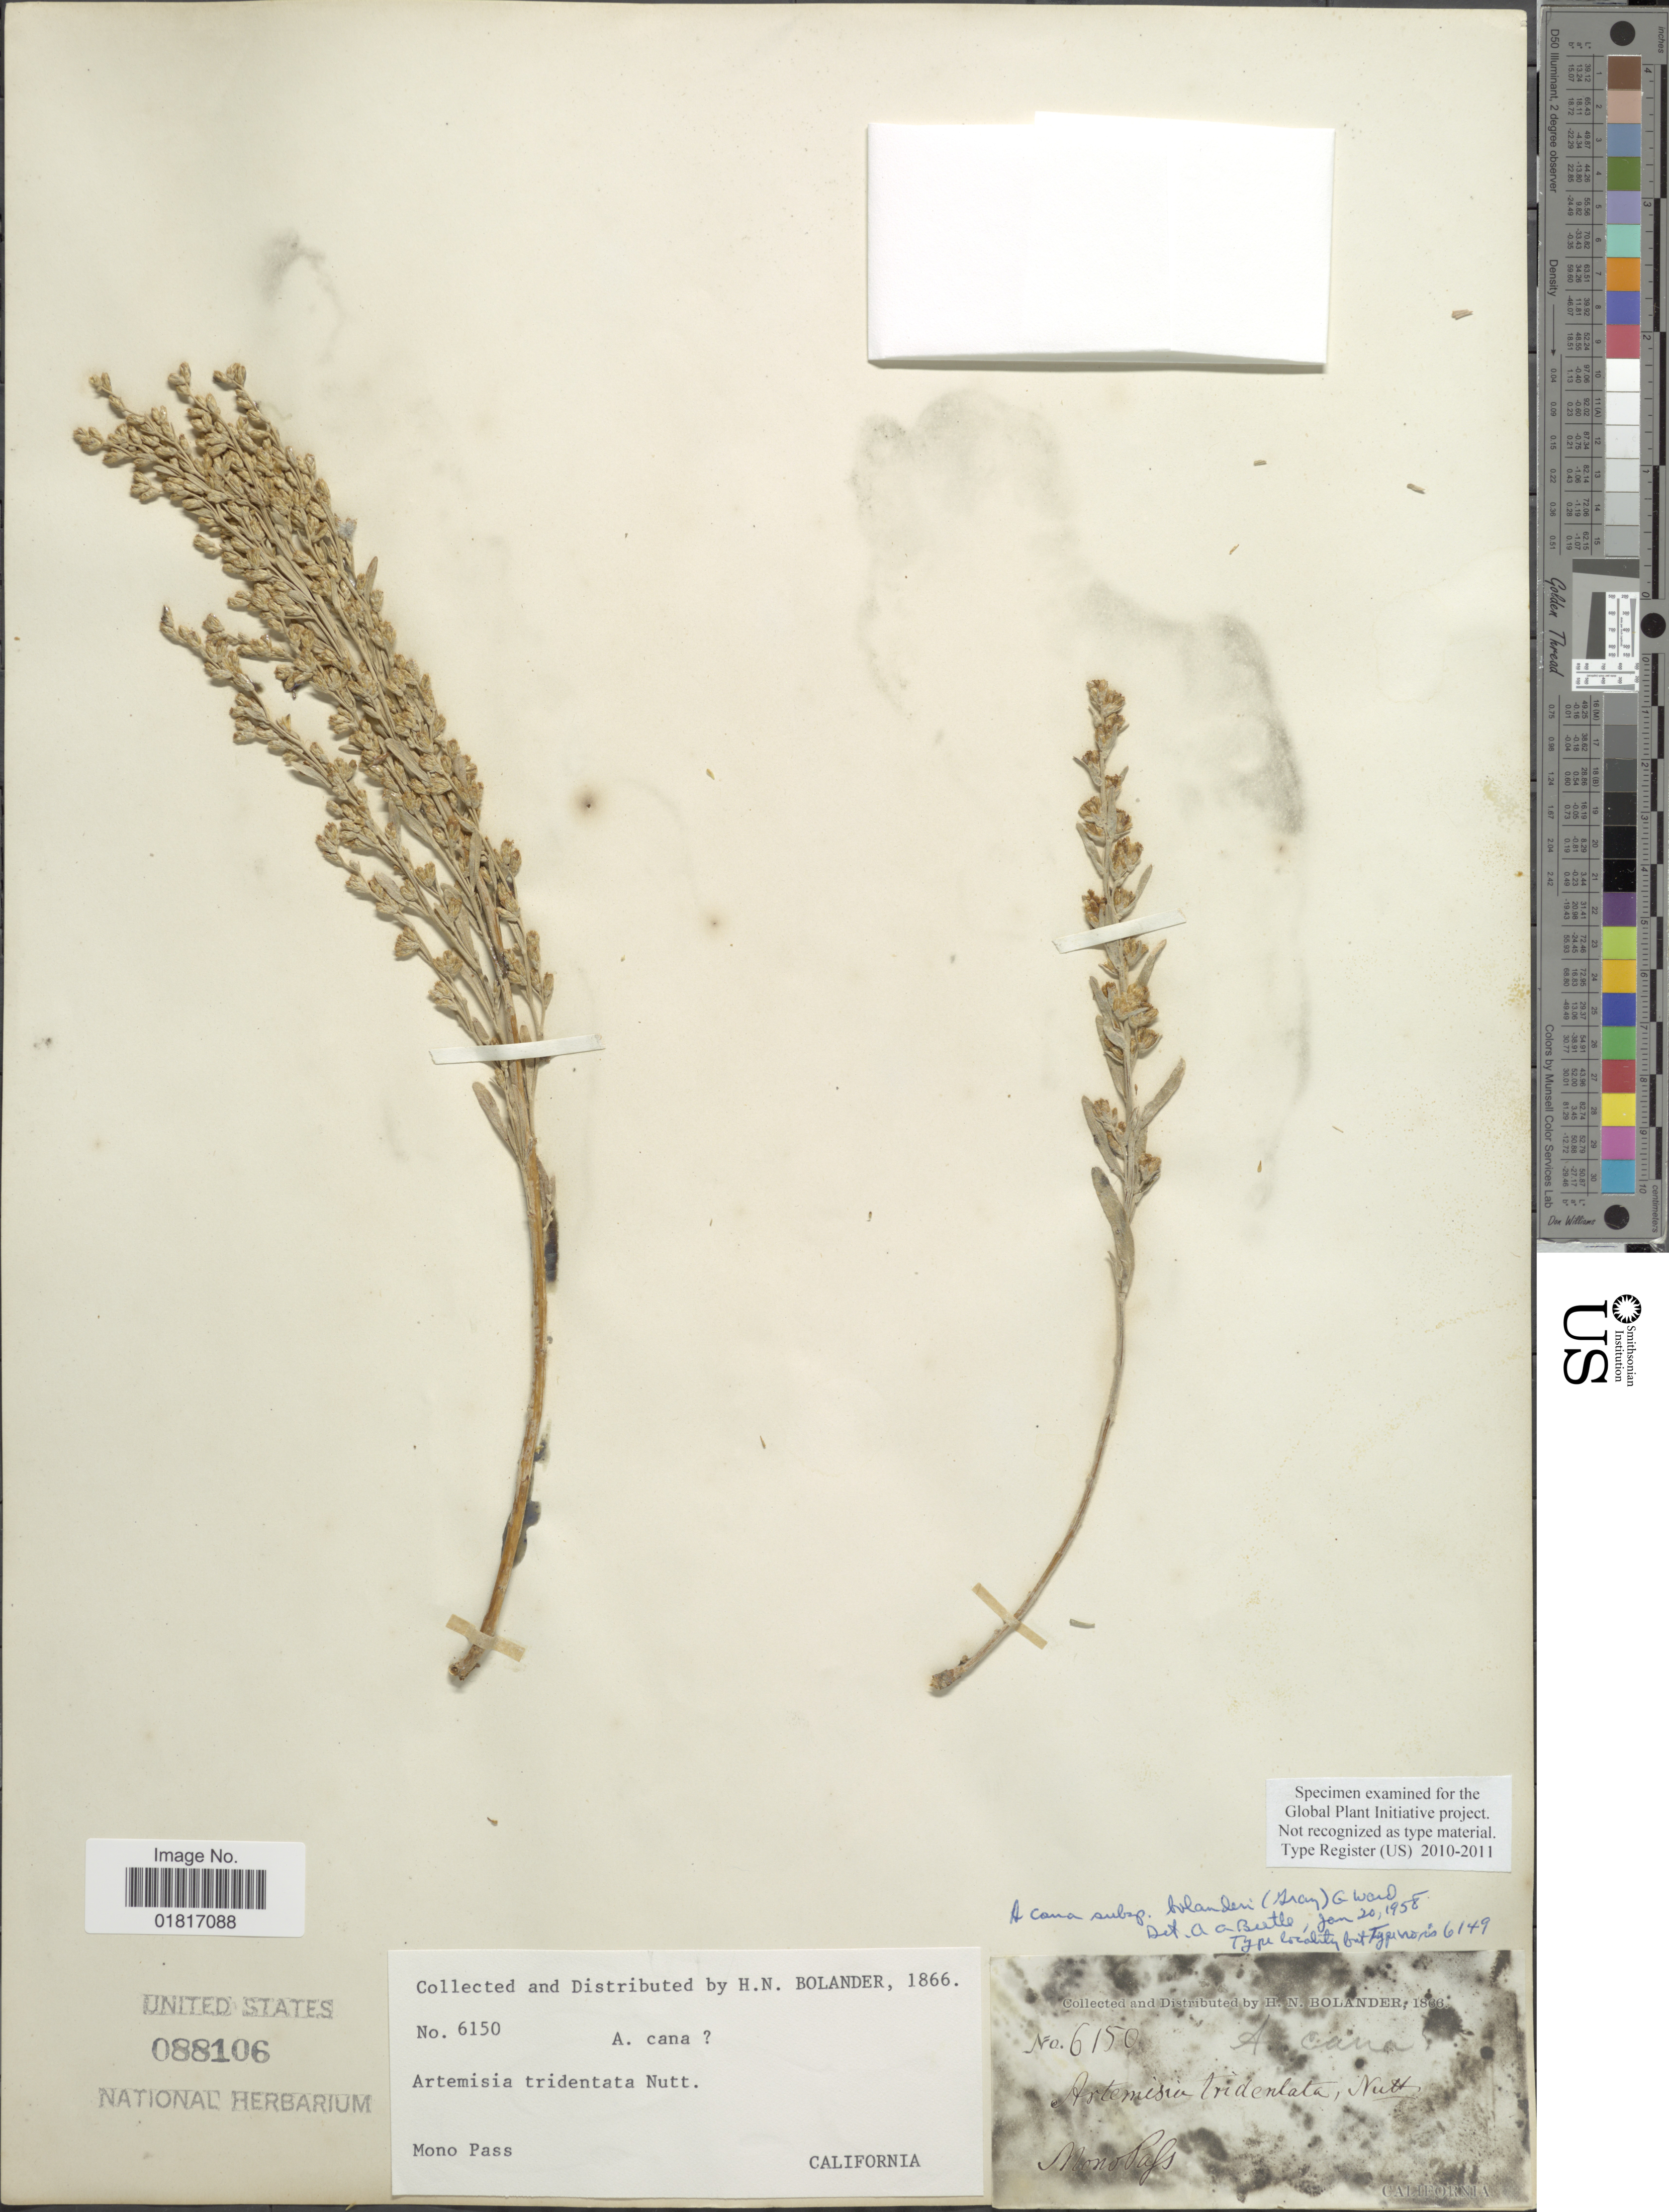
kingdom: Plantae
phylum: Tracheophyta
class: Magnoliopsida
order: Asterales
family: Asteraceae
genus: Artemisia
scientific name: Artemisia tridentata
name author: Nutt.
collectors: H. Bolander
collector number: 6150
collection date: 1866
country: United States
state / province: California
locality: Monopass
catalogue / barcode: US 88106